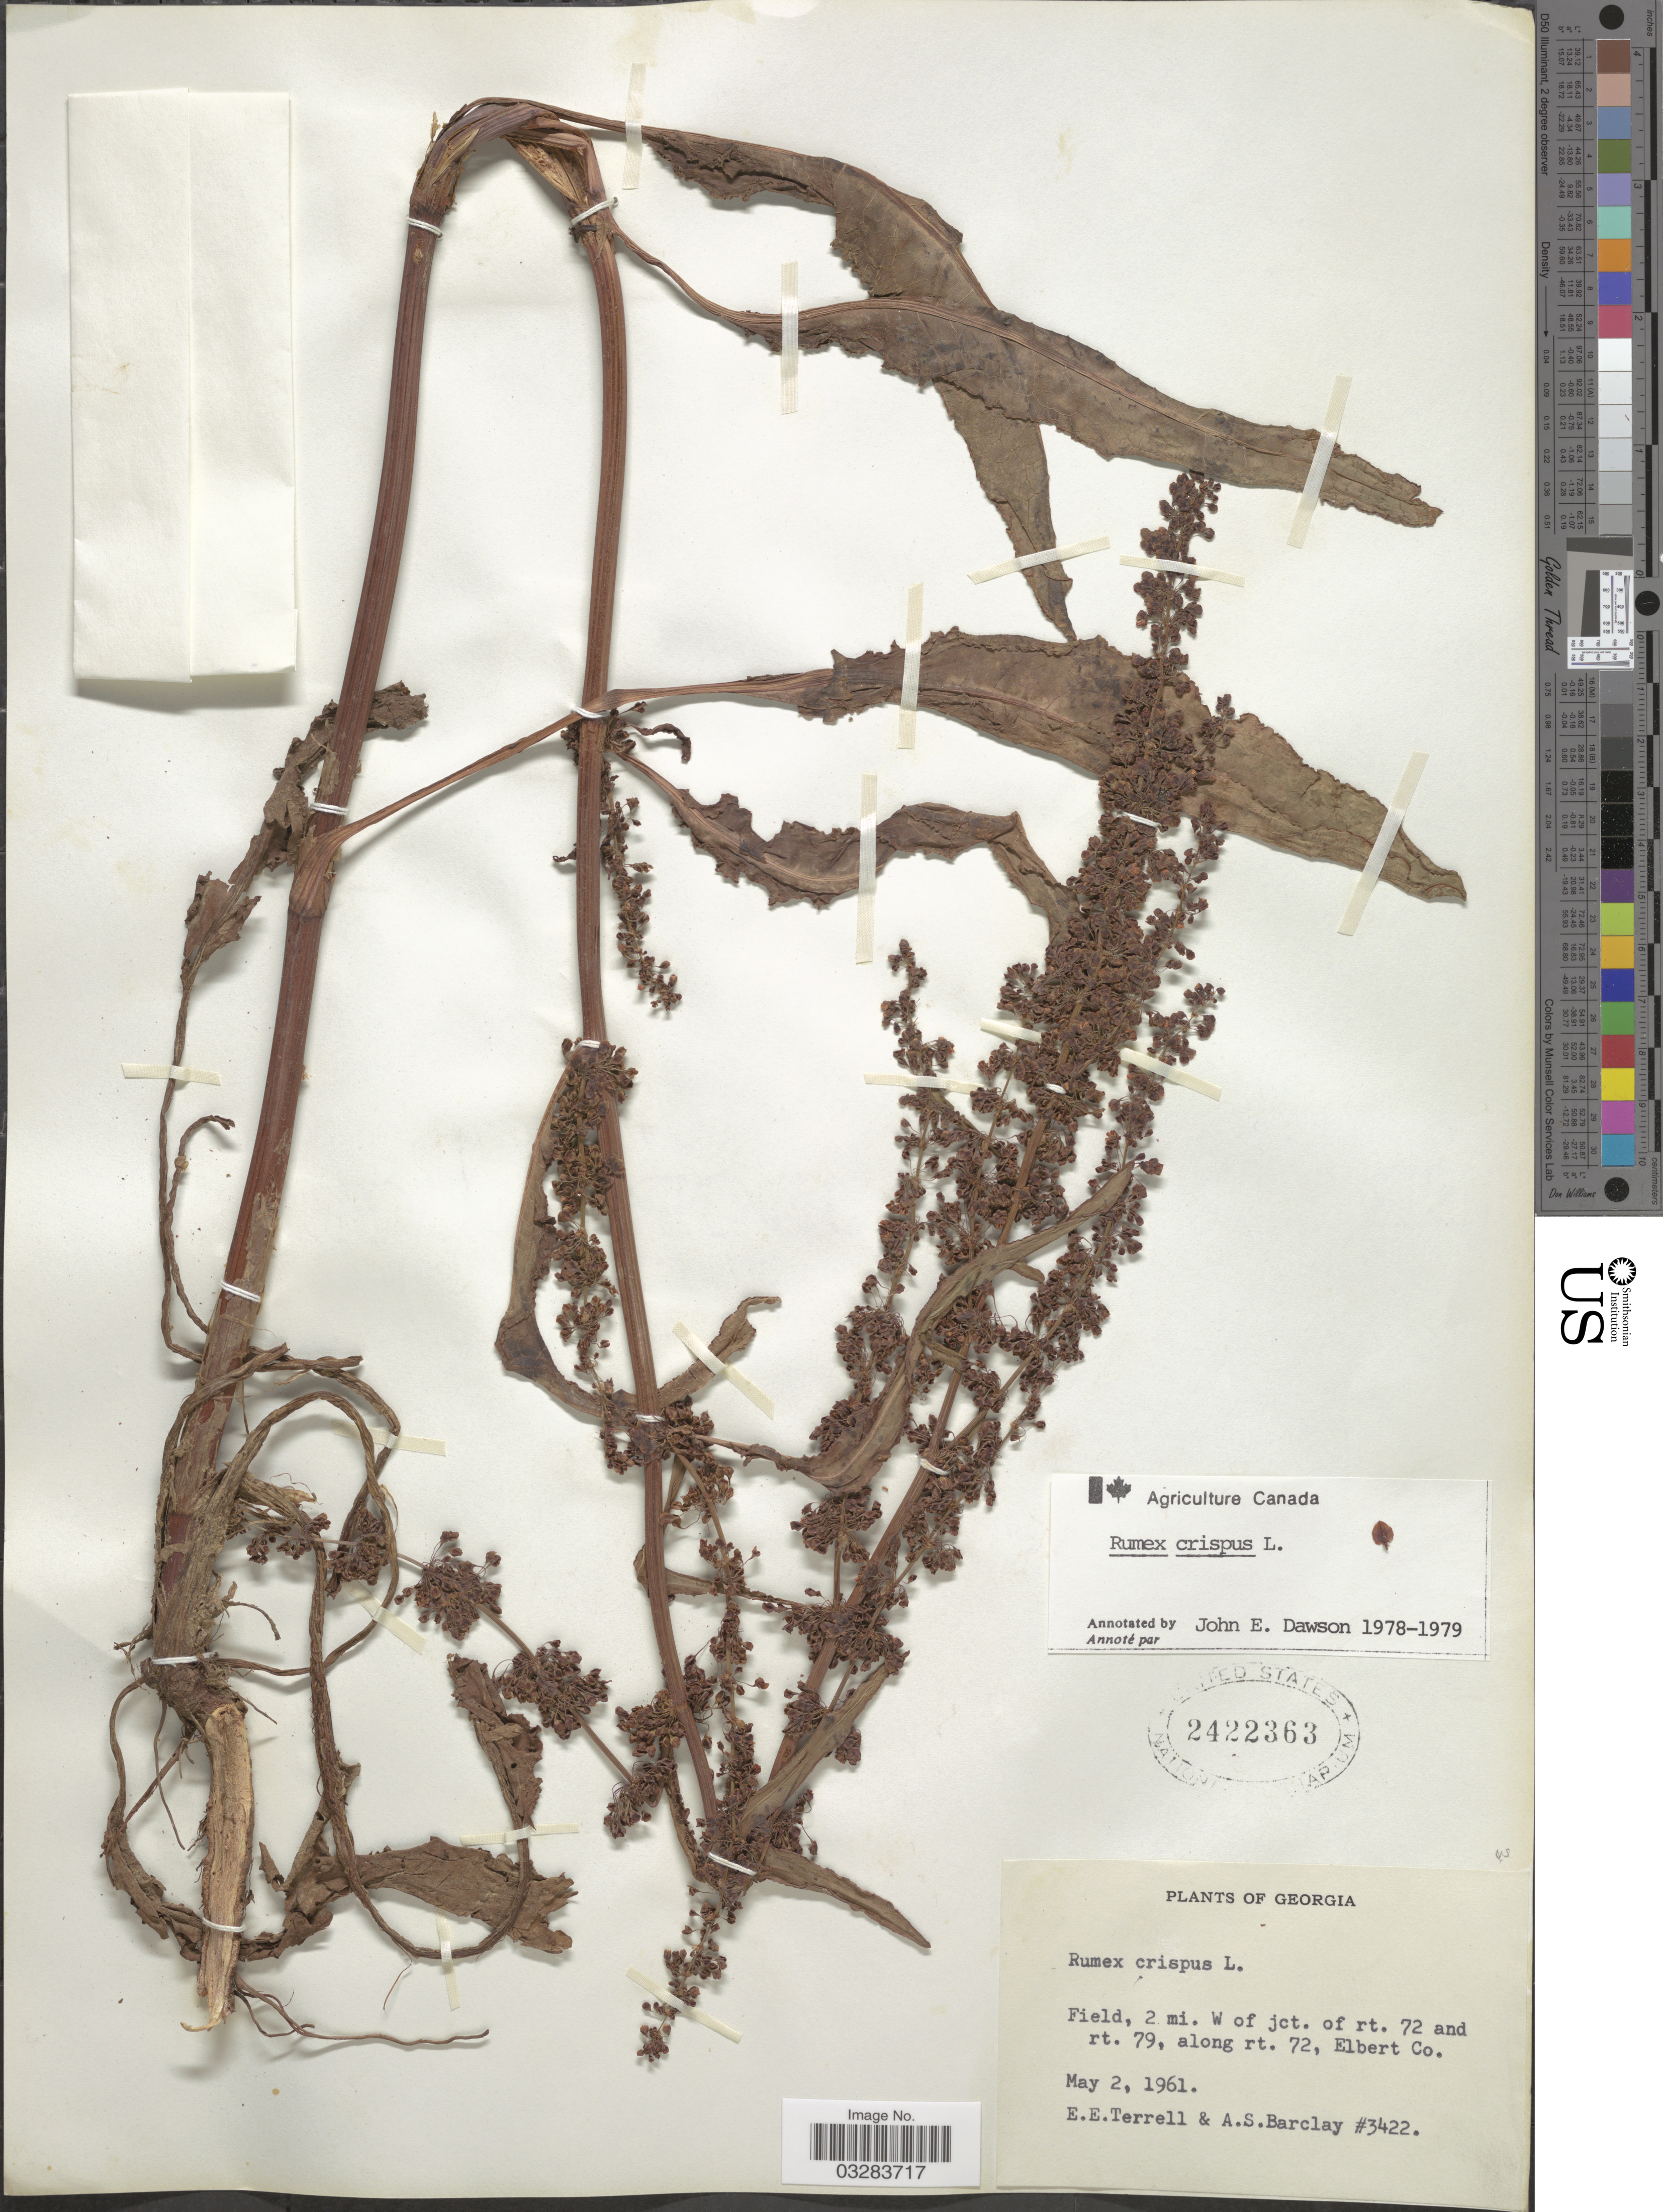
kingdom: Plantae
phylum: Tracheophyta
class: Magnoliopsida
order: Caryophyllales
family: Polygonaceae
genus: Rumex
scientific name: Rumex crispus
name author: L.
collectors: E. E. Terrell & A. S. Barclay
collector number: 3422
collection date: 1961-05-02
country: United States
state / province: Georgia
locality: Field, 2 mi. W of jct. of rt. 72 and rt. 79, along rt. 72, Elbert Co.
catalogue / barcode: US 2422363